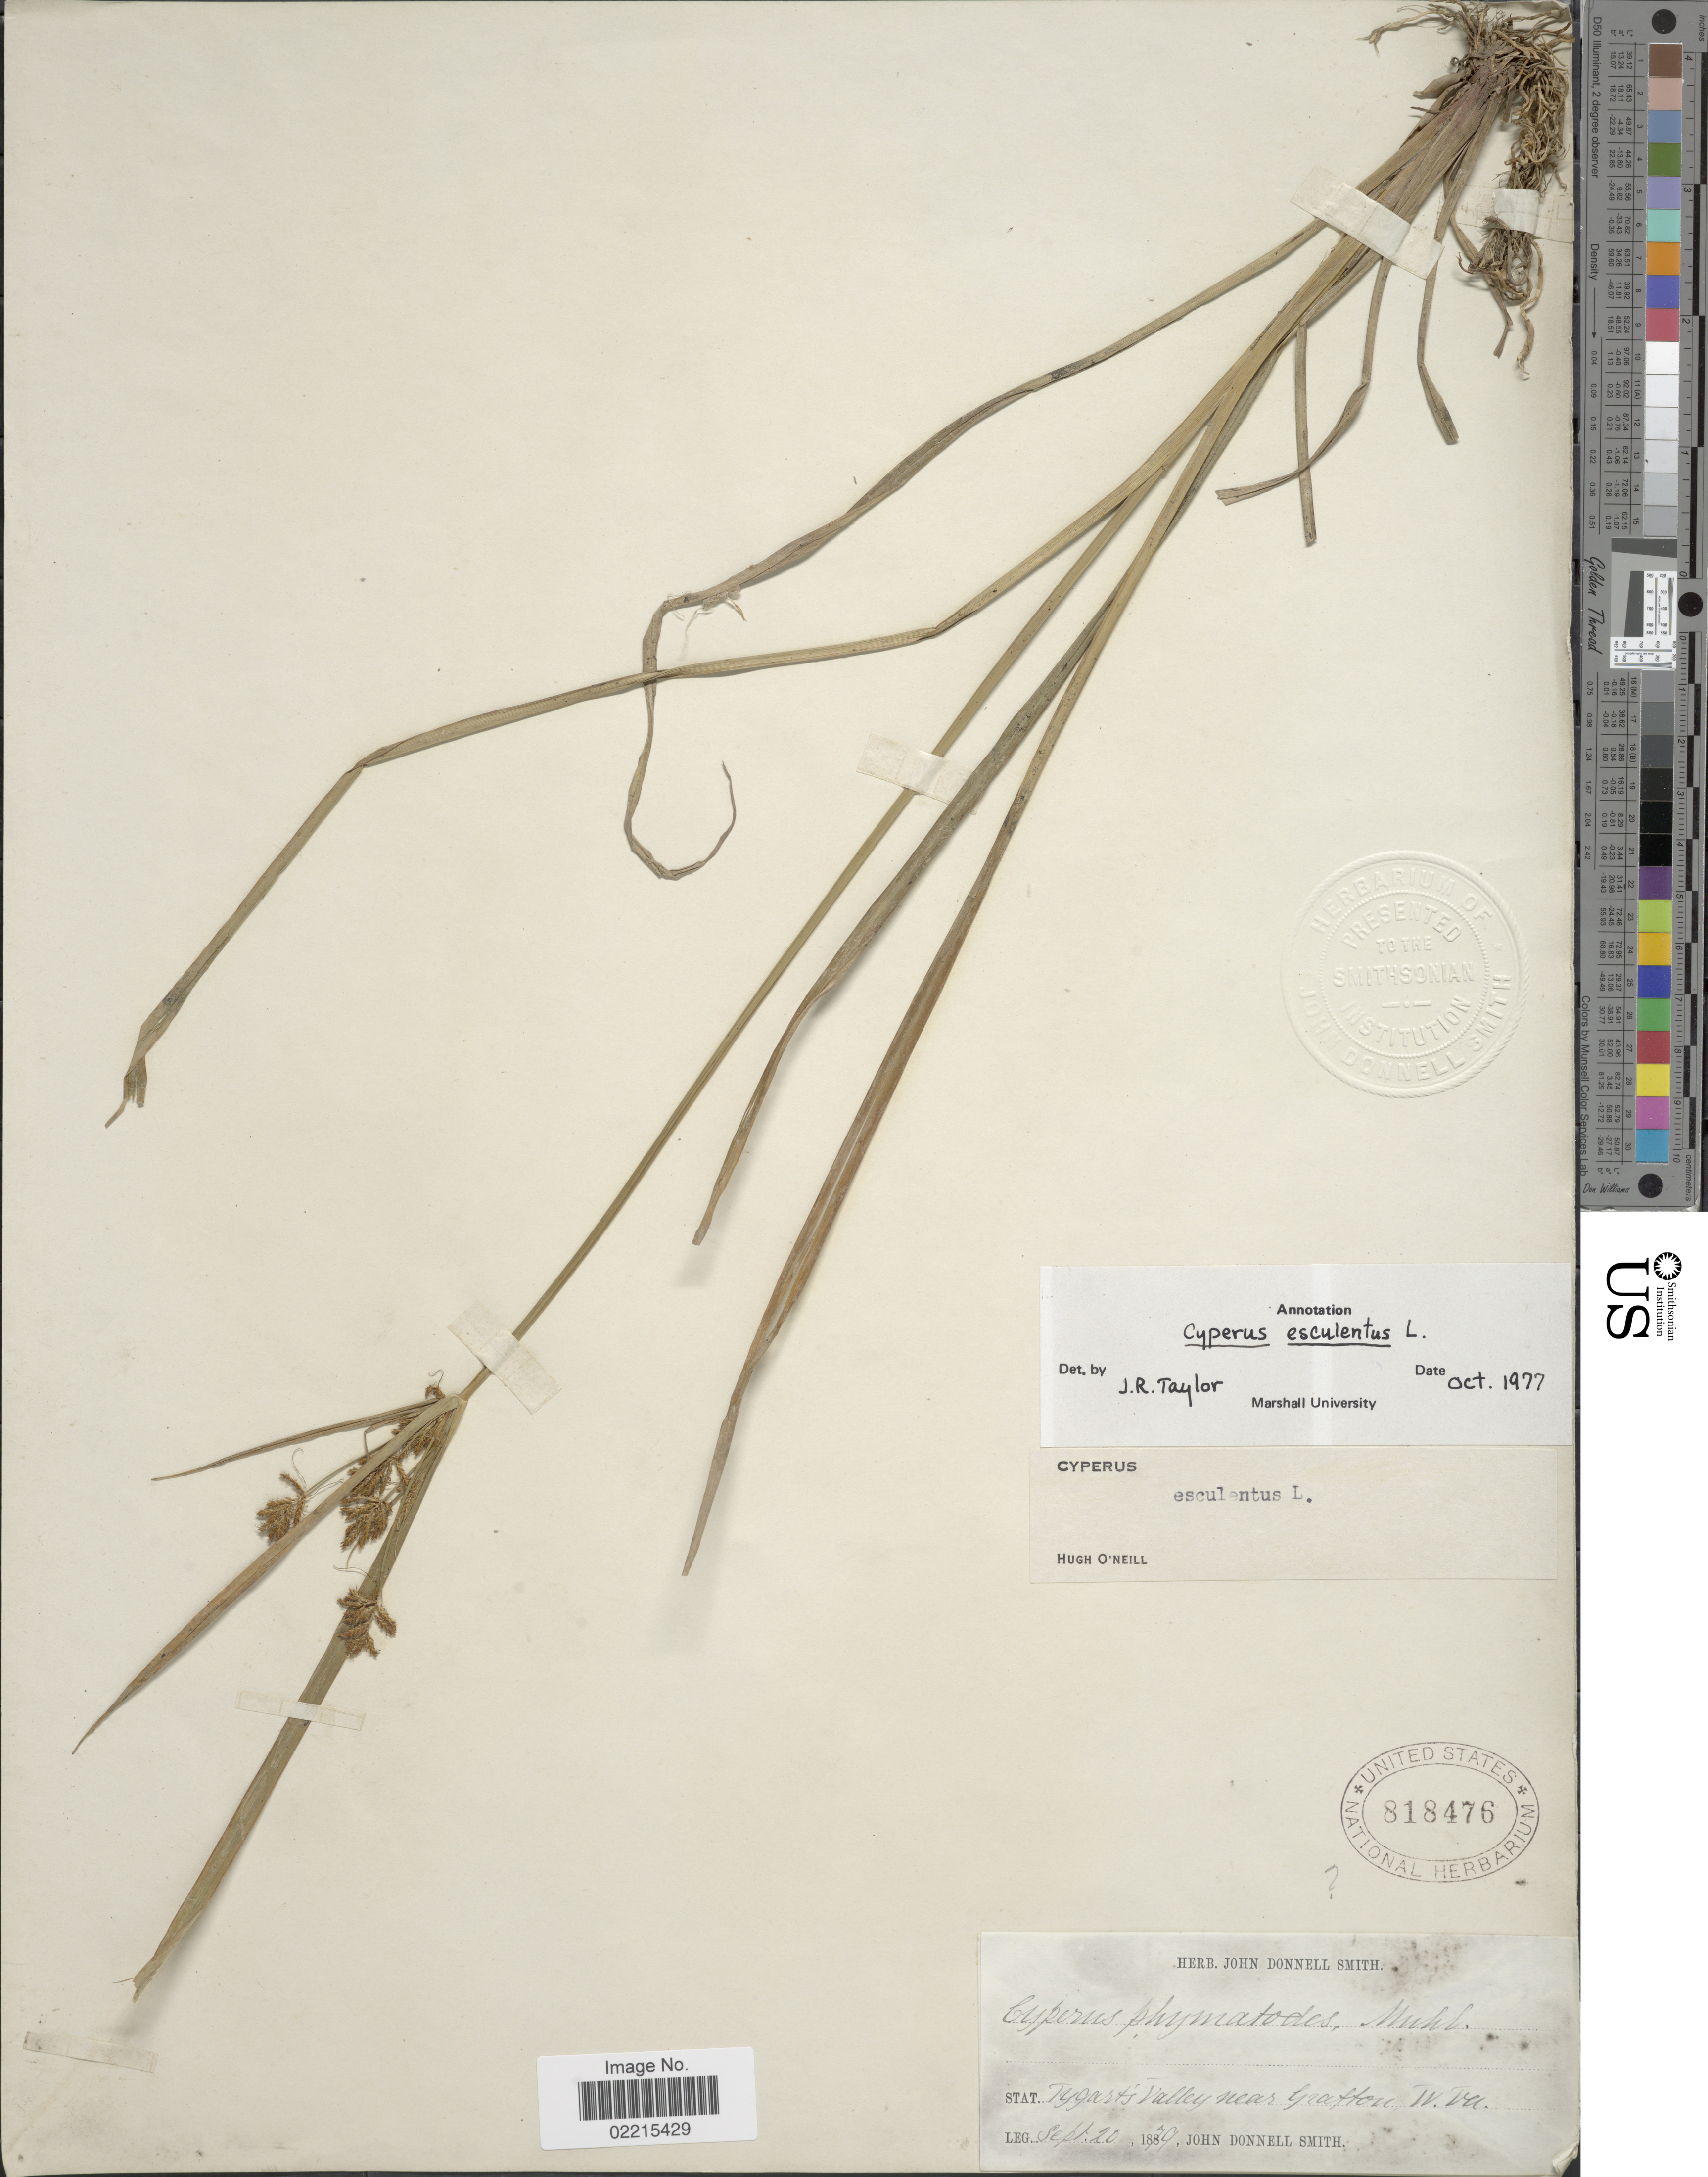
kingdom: Plantae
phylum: Tracheophyta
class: Liliopsida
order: Poales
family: Cyperaceae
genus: Cyperus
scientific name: Cyperus esculentus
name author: L.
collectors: J. Donnell Smith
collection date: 1879-09-20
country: United States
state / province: West Virginia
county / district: Randolph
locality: Tygart's Valley near Grafton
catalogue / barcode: US 818476